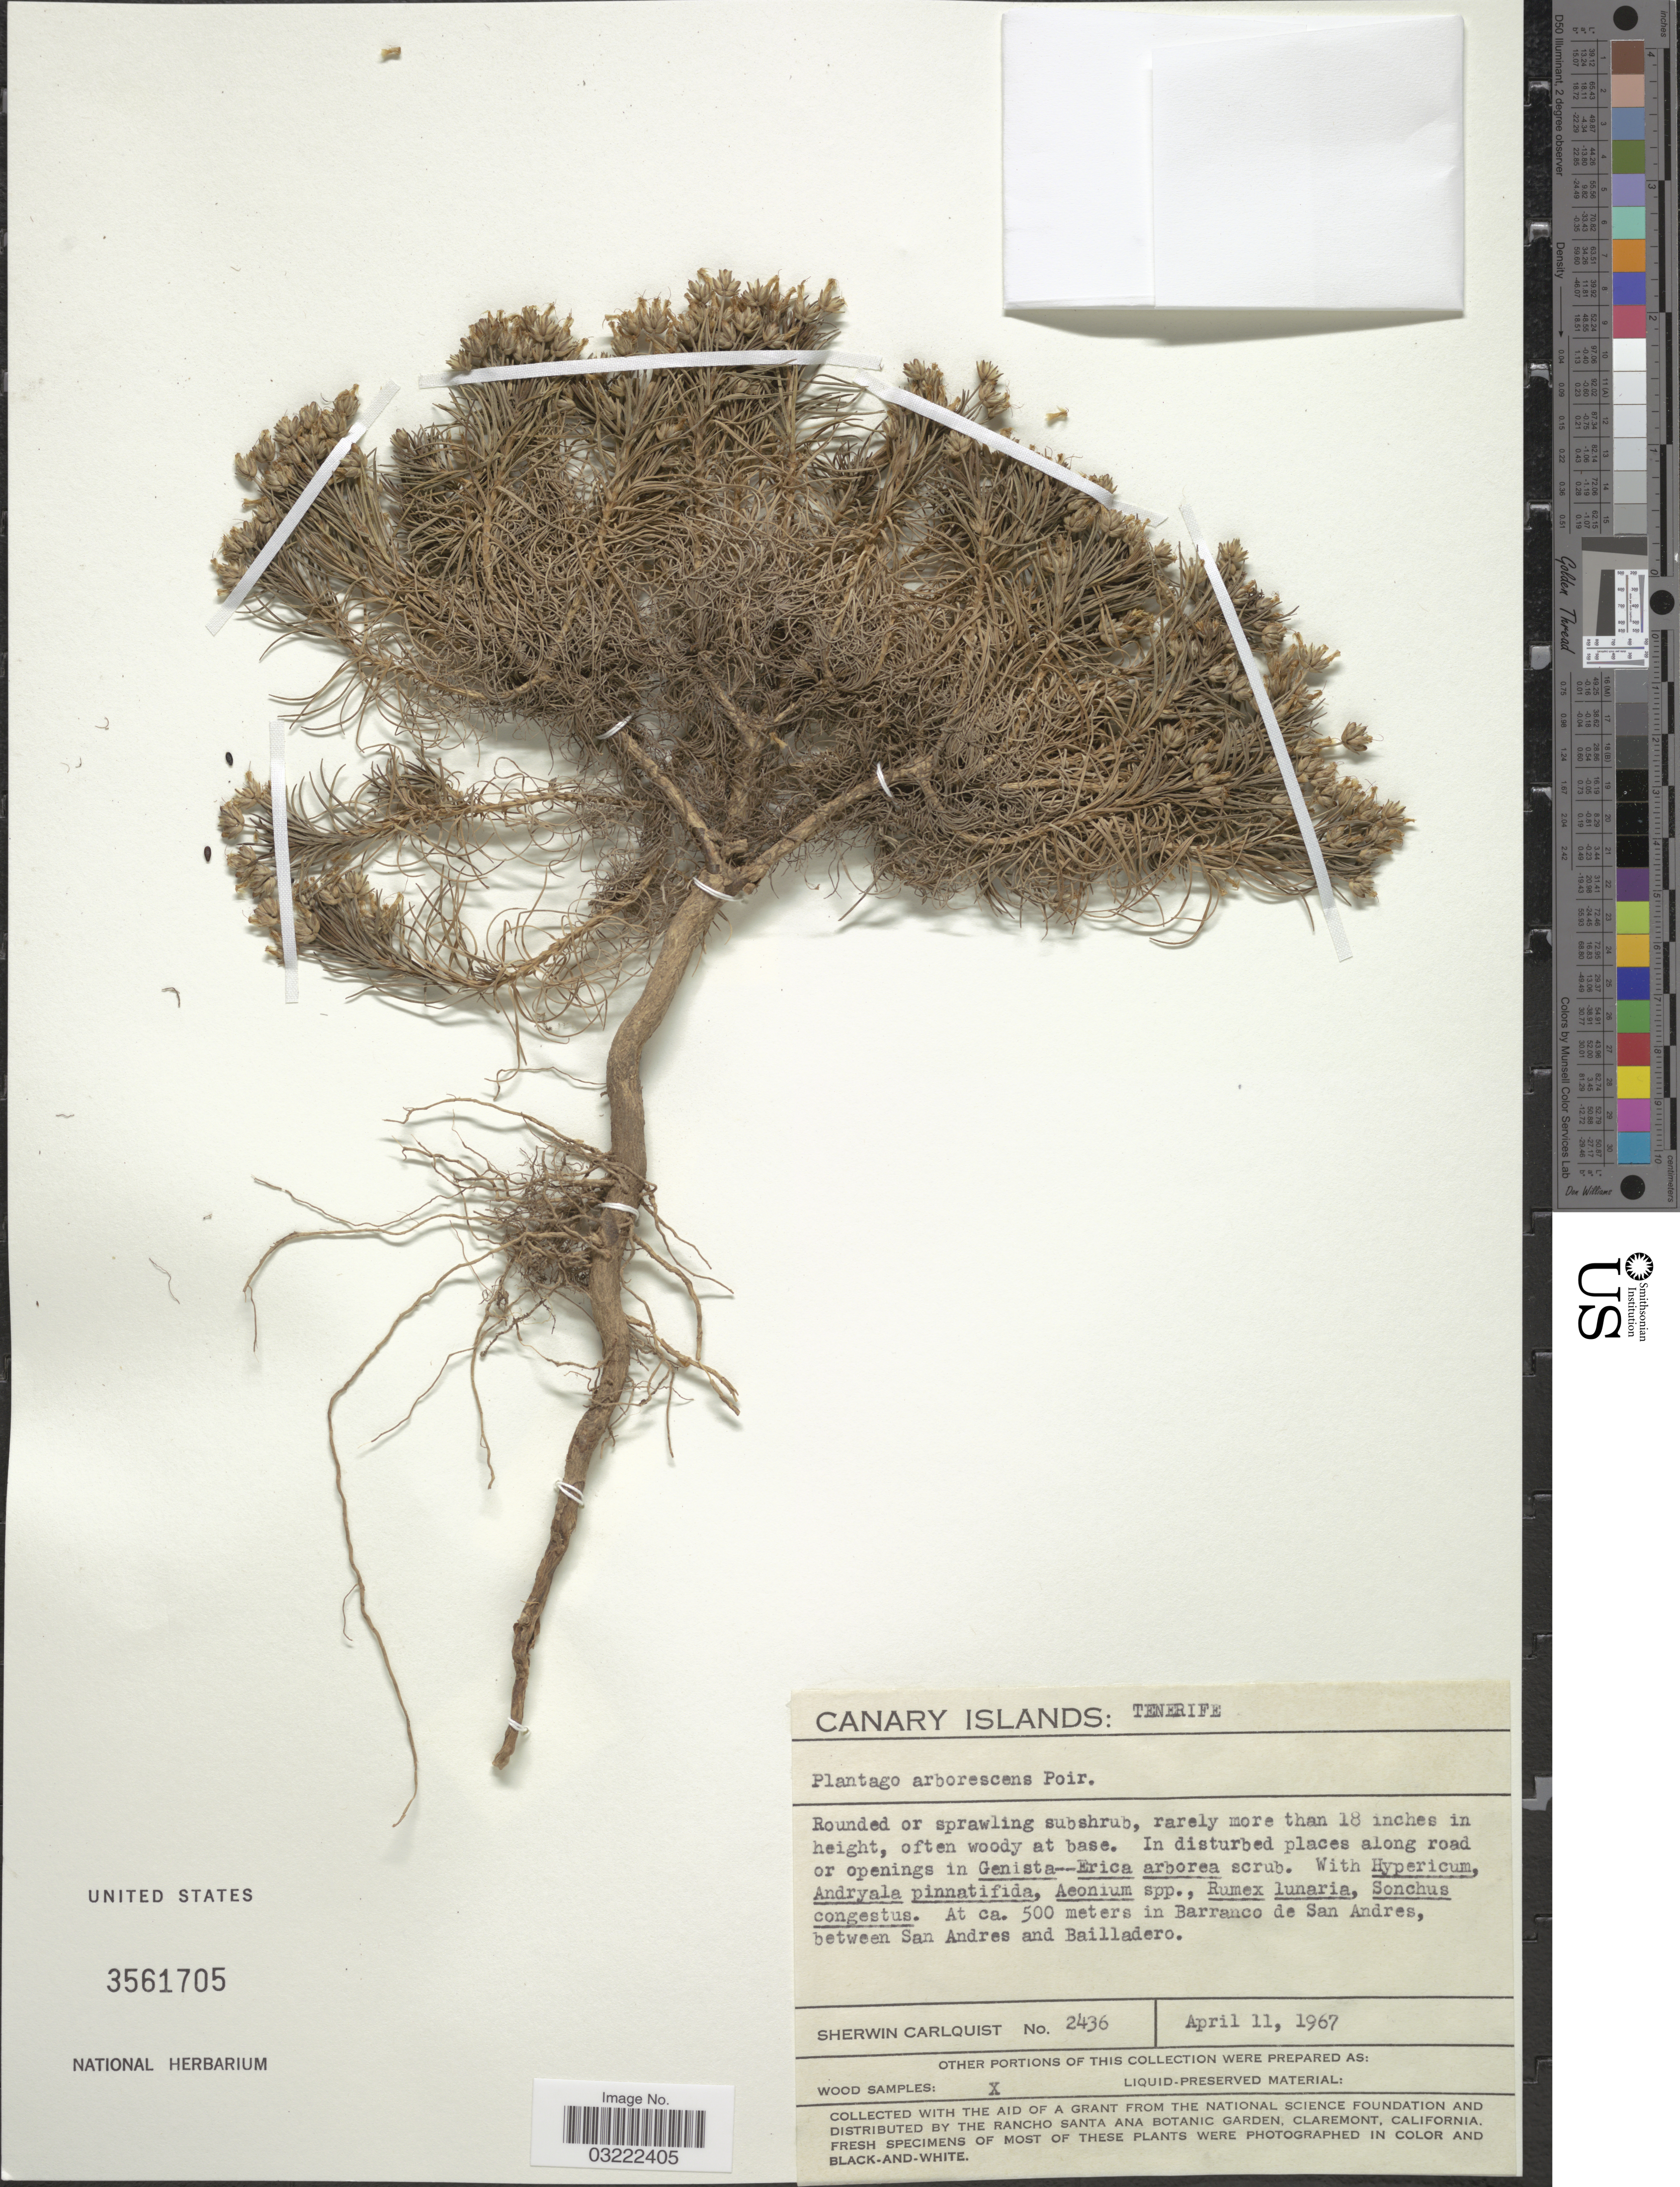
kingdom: Plantae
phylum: Tracheophyta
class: Magnoliopsida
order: Lamiales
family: Plantaginaceae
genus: Plantago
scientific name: Plantago arborescens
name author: Poir.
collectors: S. Carlquist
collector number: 2436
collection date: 1967-04-11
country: Spain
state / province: Canarias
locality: Canary Islands: Tenerife, in Barranco de San Andres, between San Andres and Bailladero.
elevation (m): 500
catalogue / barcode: US 3561705